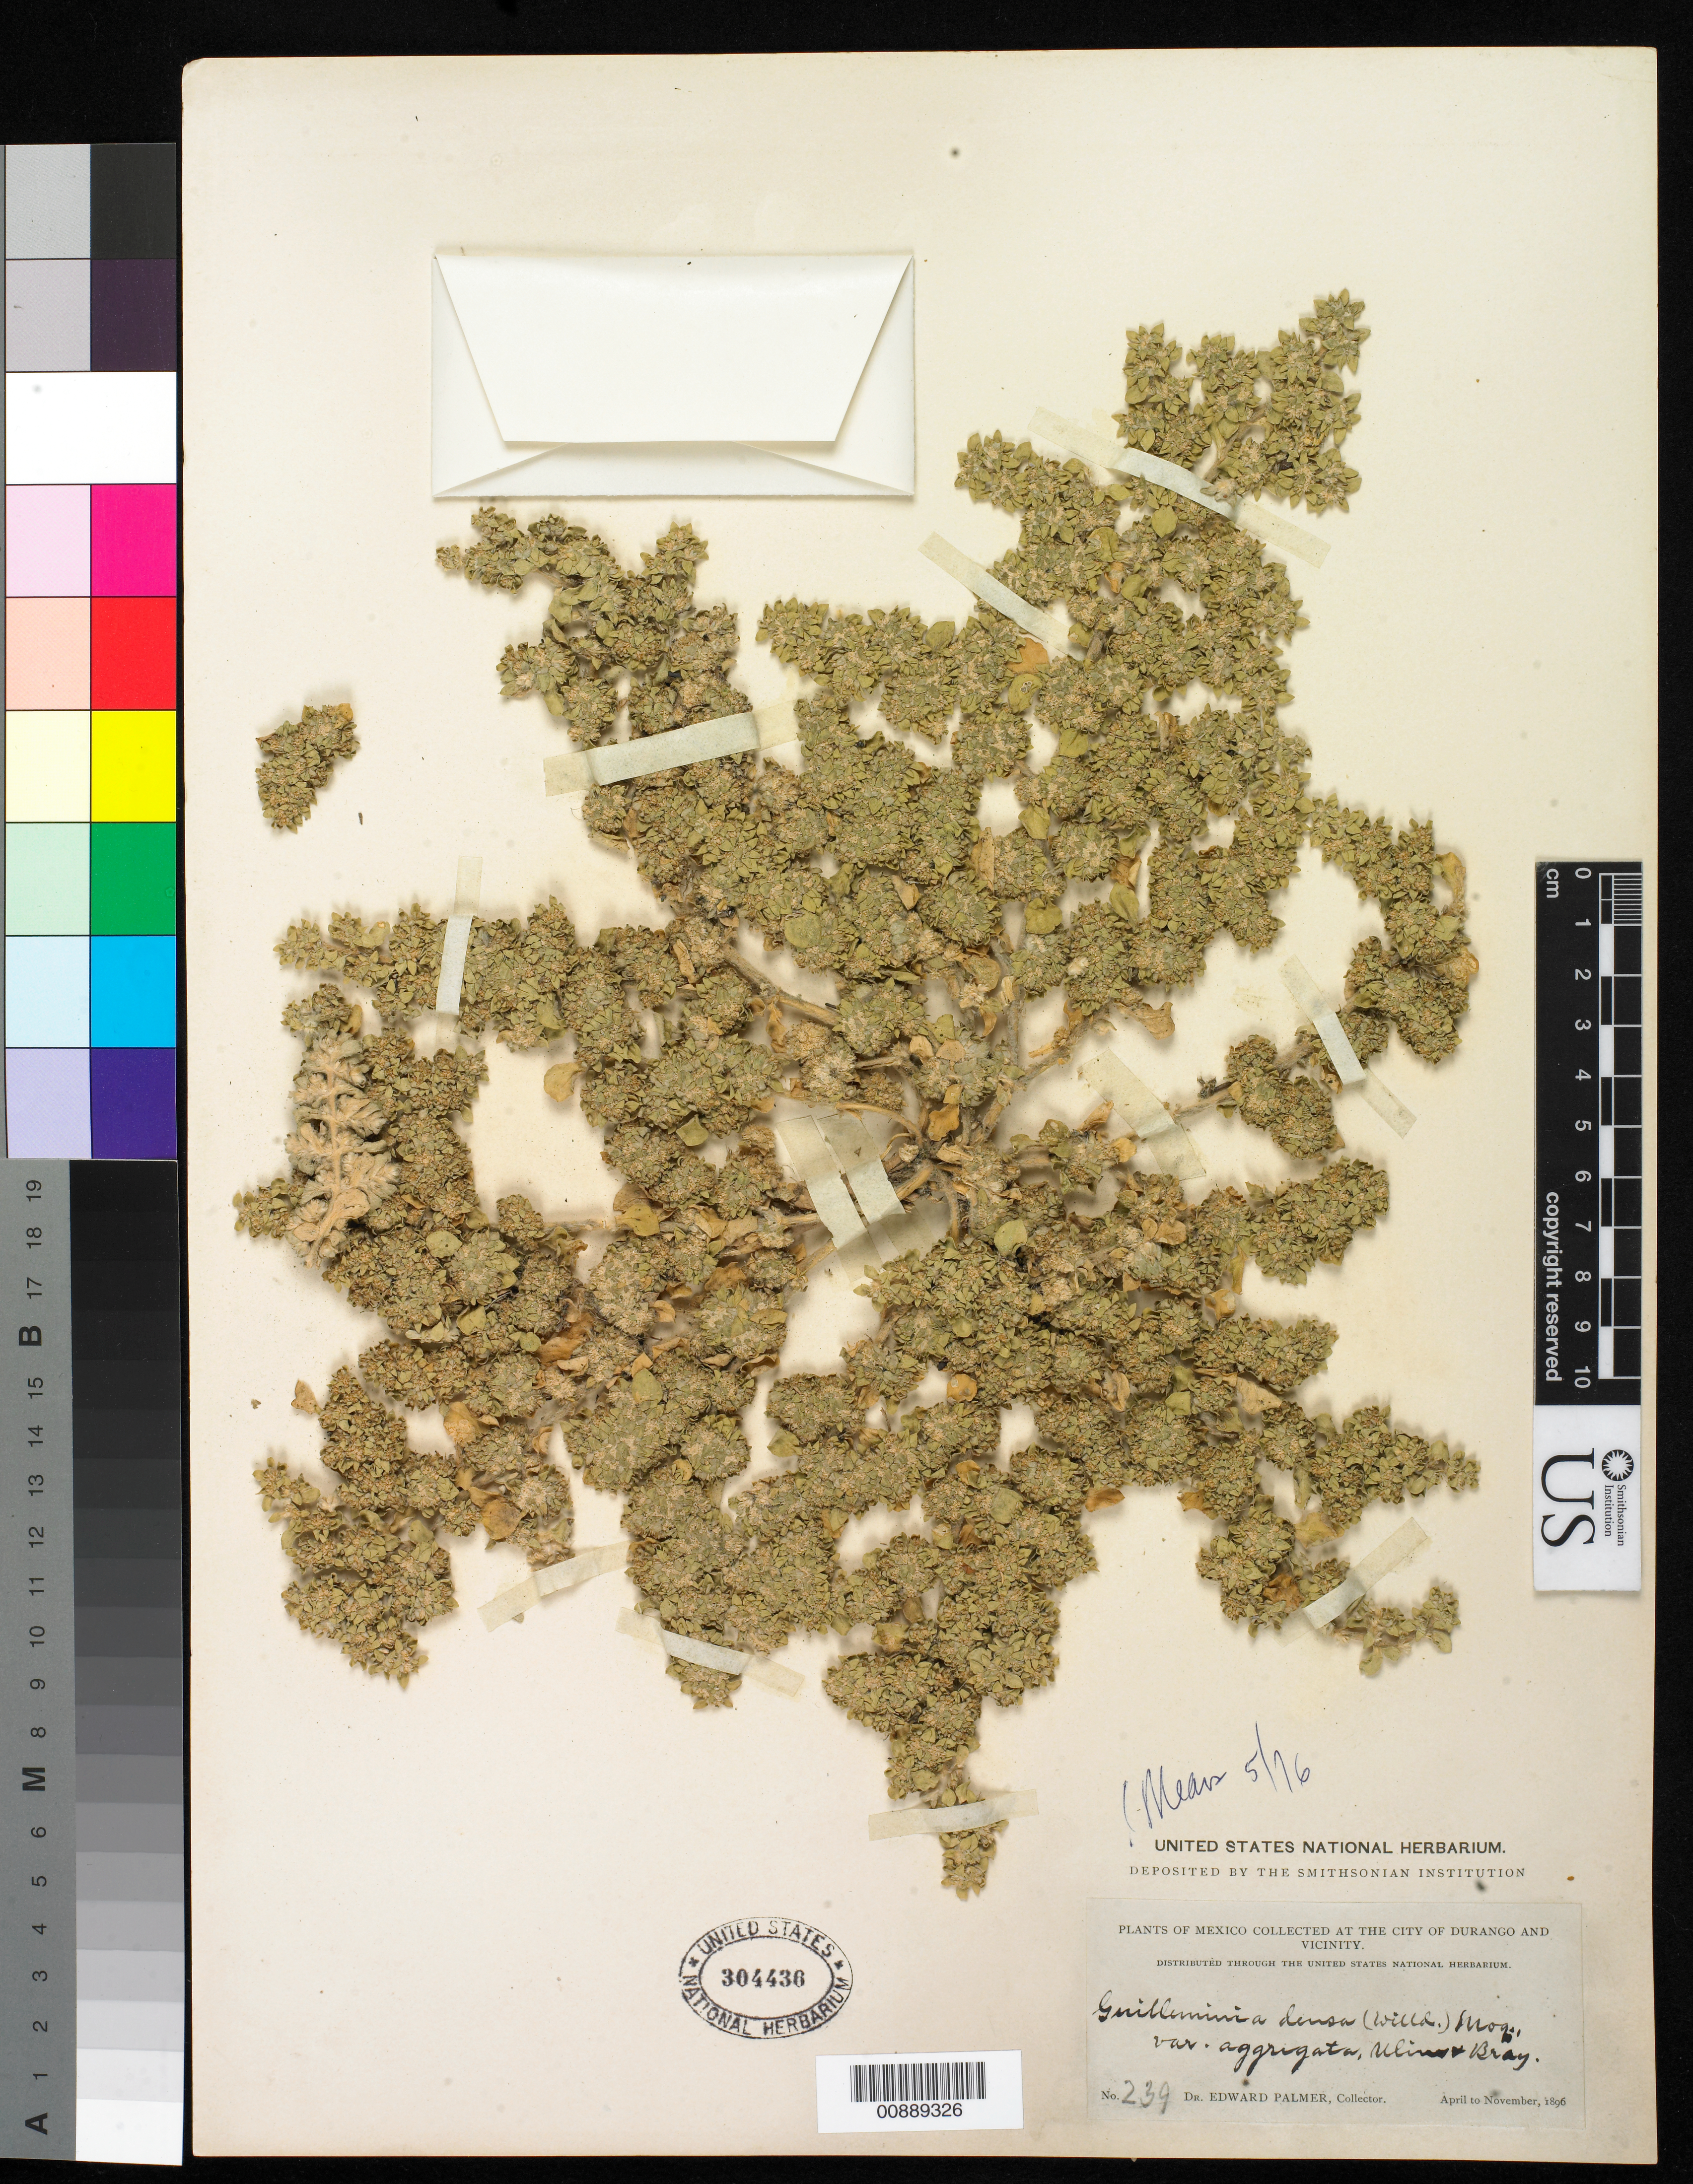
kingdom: Plantae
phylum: Tracheophyta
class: Magnoliopsida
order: Caryophyllales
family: Amaranthaceae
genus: Guilleminea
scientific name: Guilleminea densa var. aggregata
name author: Uline & W.L. Bray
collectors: E. Palmer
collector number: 239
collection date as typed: Apr 1896 to -- Nov 1896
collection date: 1896-04/1896-11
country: Mexico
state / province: Durango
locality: City of Durango and vicinity.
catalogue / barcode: US 304436